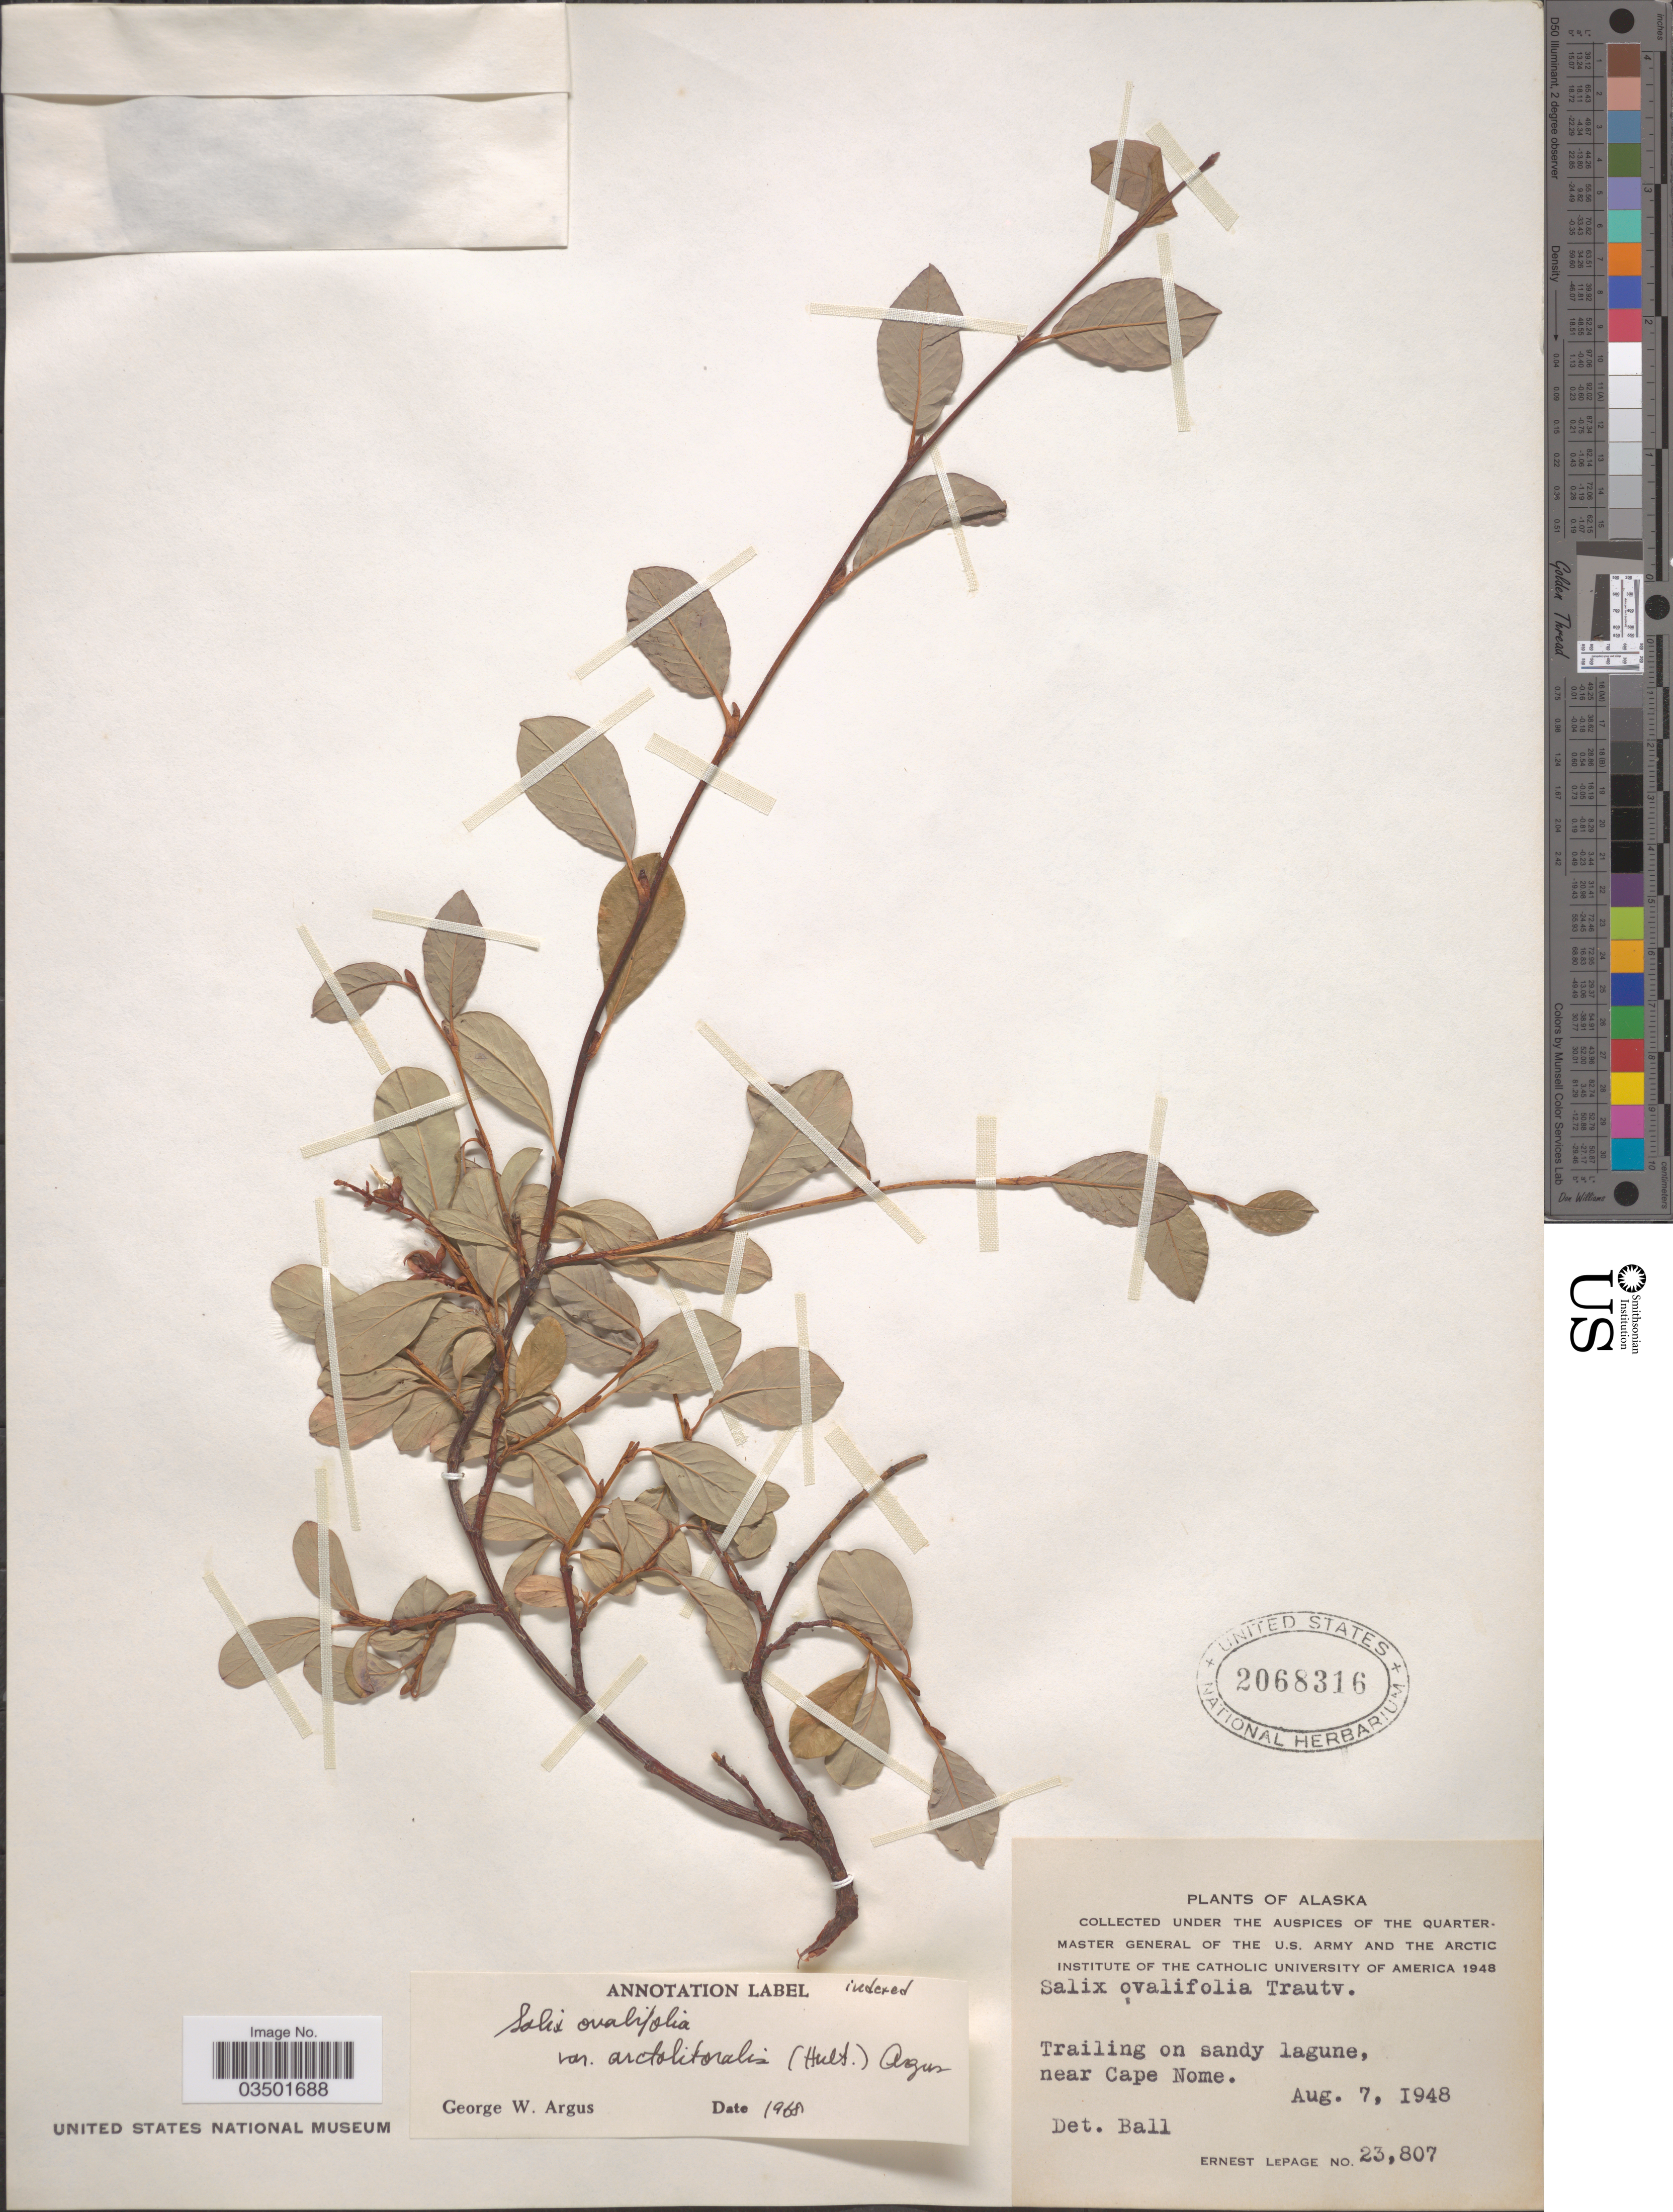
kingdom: Plantae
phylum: Tracheophyta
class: Magnoliopsida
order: Malpighiales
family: Salicaceae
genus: Salix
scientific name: Salix ovalifolia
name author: Trautv.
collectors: E. Lepage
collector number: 23807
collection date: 1948-08-07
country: United States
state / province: Alaska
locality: Trailing on sandy lagune, near Cape Nome.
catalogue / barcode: US 2068316